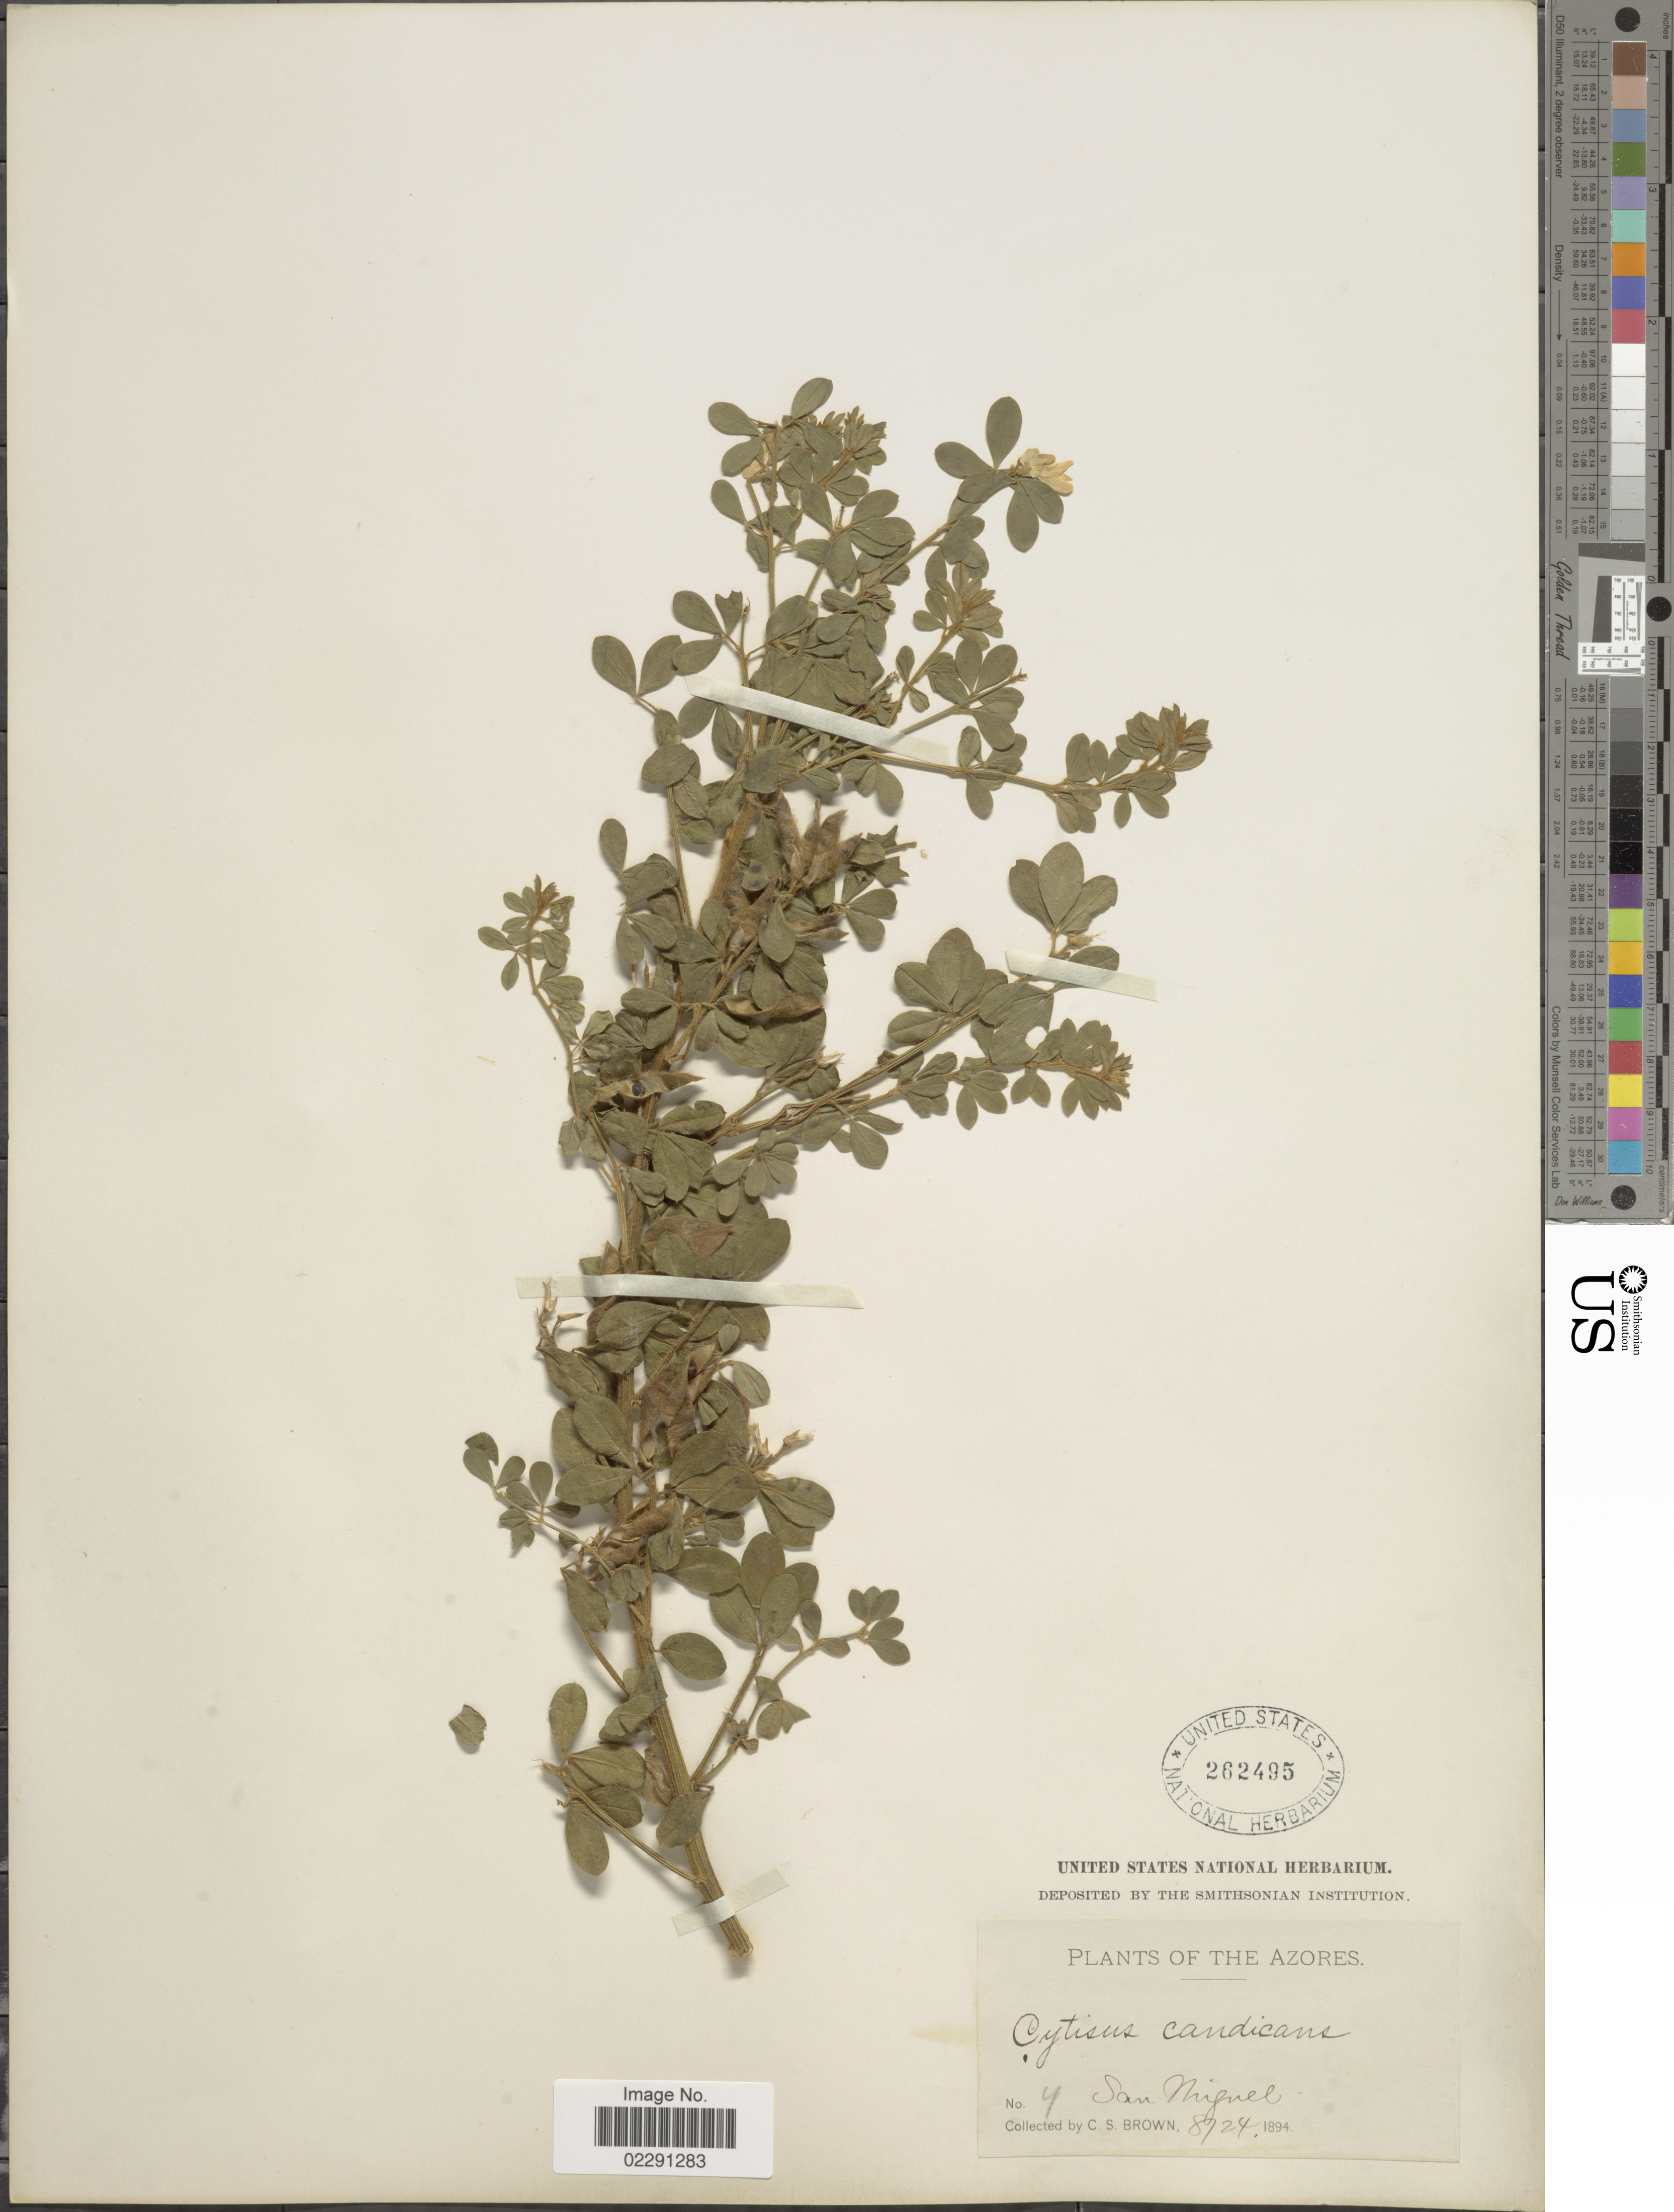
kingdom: Plantae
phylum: Tracheophyta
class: Magnoliopsida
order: Fabales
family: Fabaceae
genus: Genista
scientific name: Genista monspessulana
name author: (L.) L.A.S. Johnson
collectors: C. S. Brown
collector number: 4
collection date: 1894-08-24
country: Portugal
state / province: Azores (Aut. Reg.)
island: São Miguel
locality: San Miguel.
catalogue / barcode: US 262495